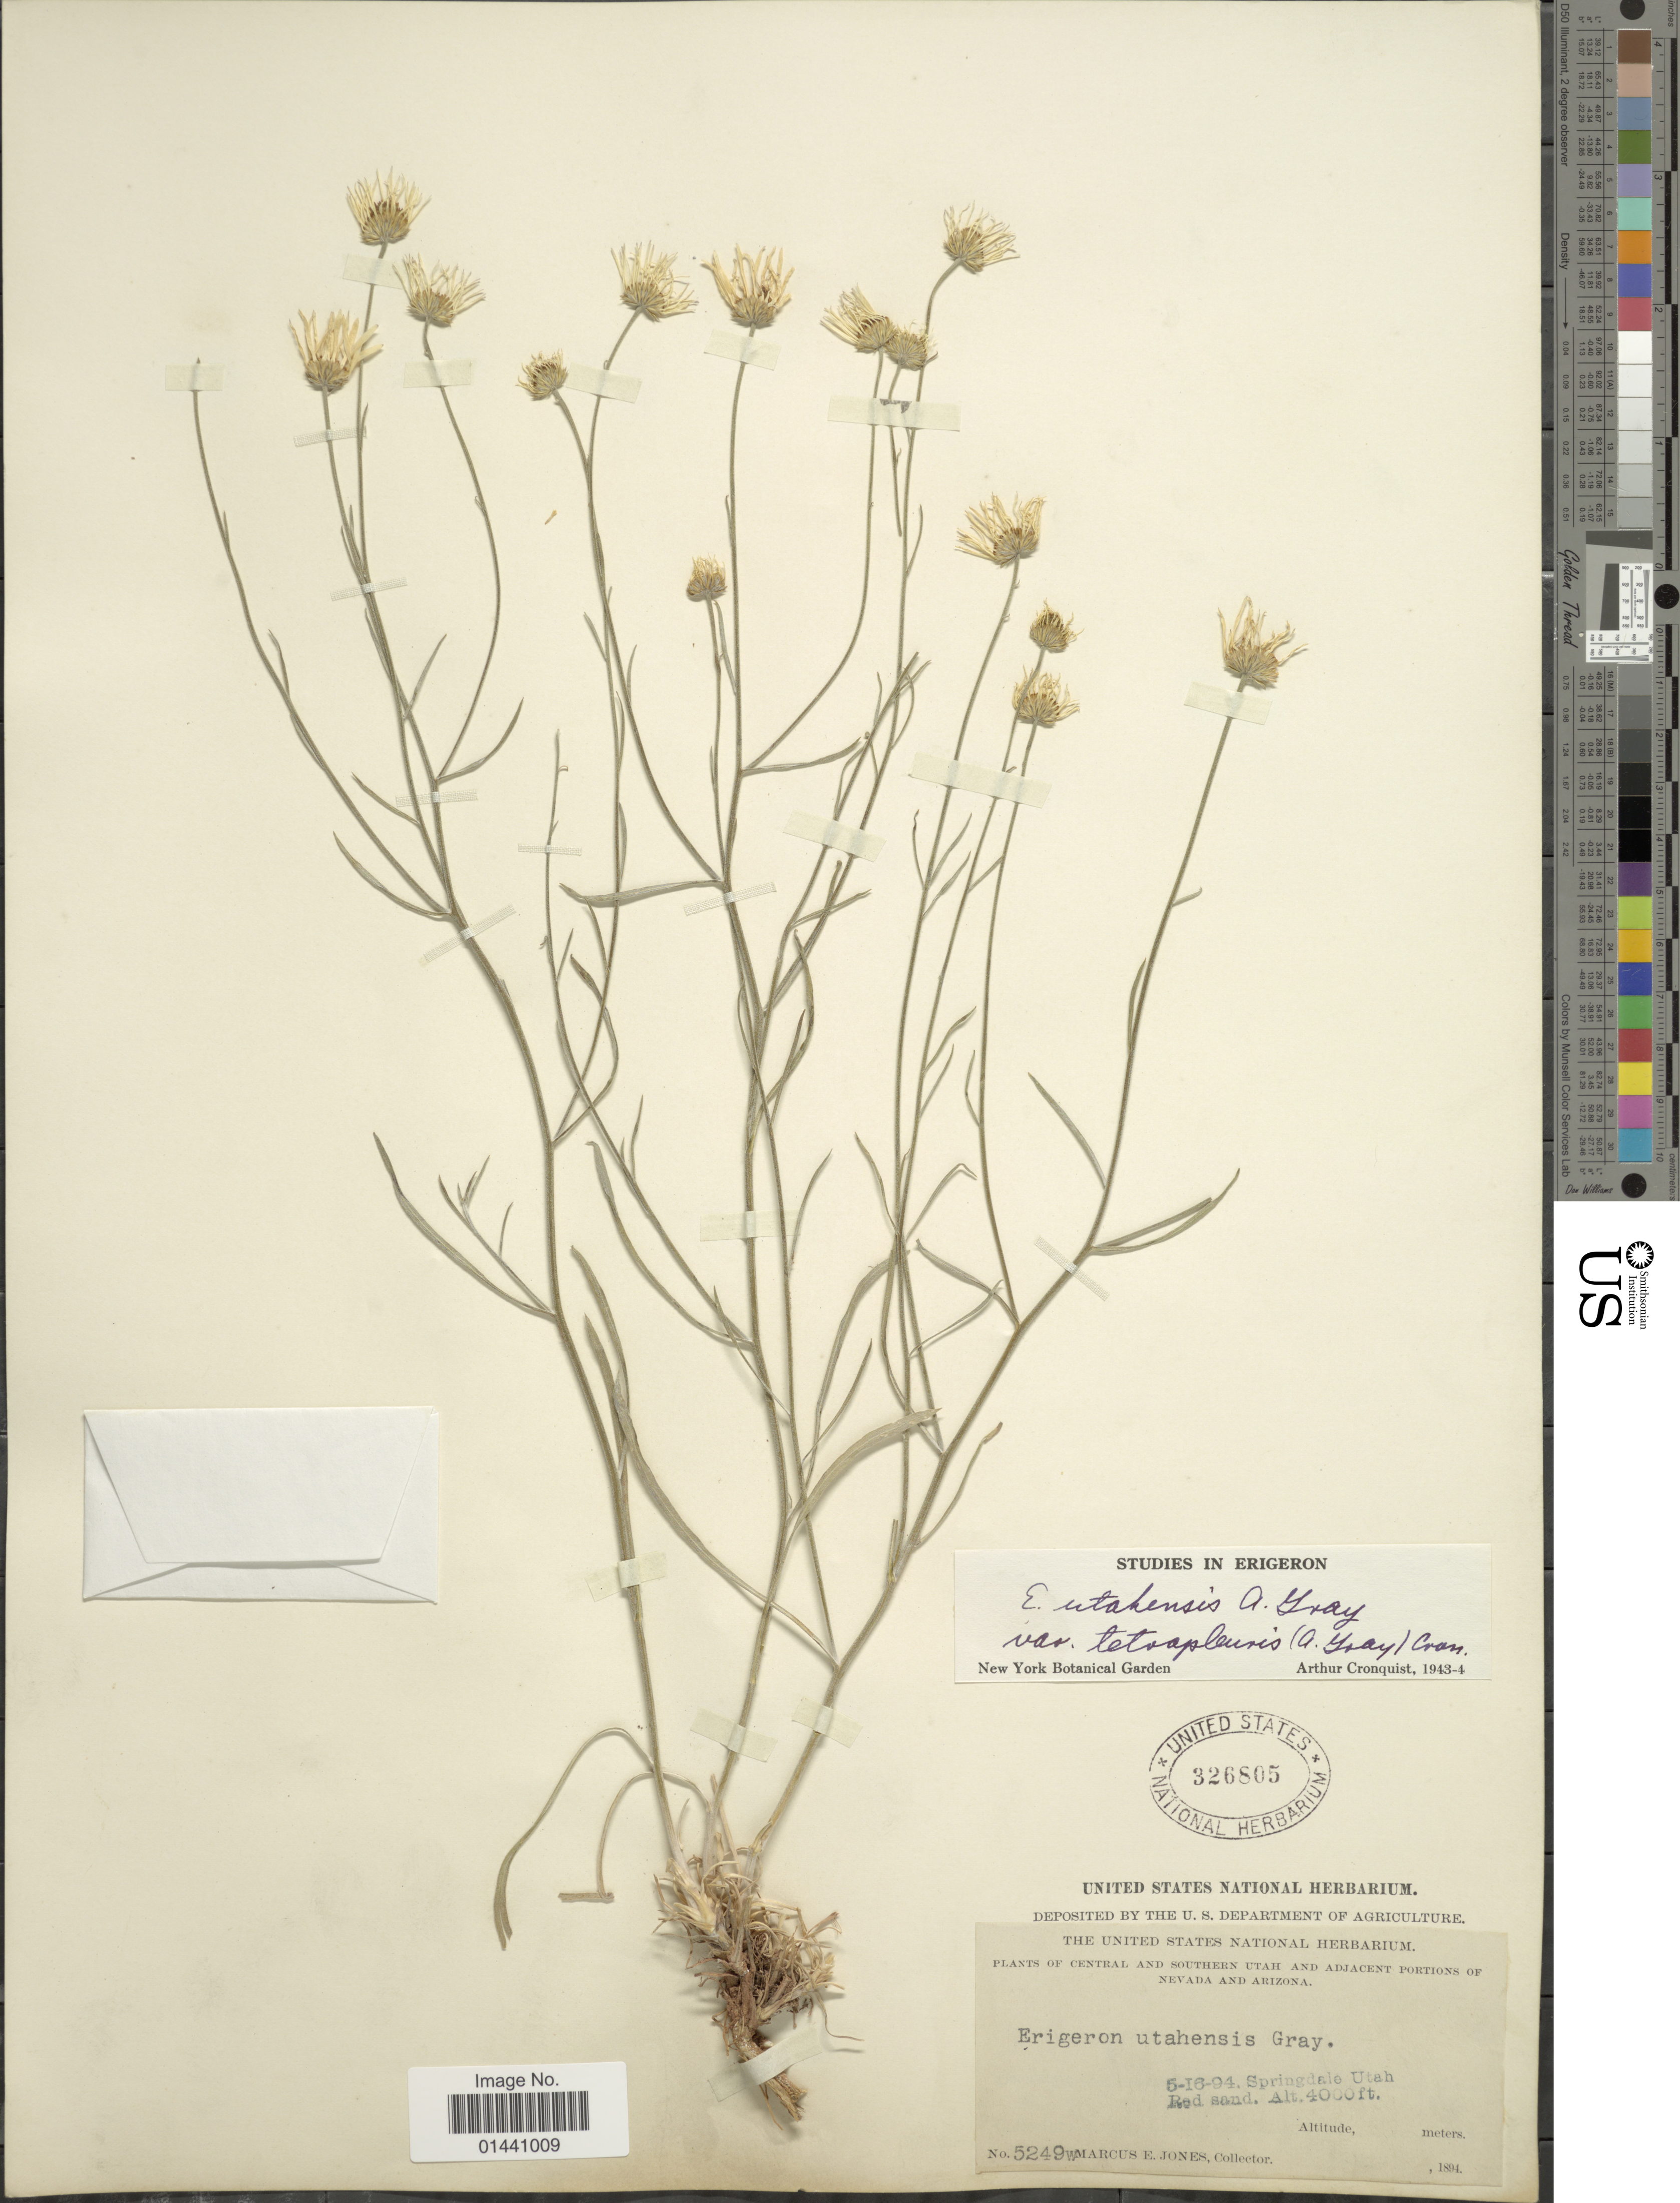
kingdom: Plantae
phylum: Tracheophyta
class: Magnoliopsida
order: Asterales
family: Asteraceae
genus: Erigeron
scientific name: Erigeron utahensis var. tetrapleuris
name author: (A. Gray) Cronq.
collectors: M. E. Jones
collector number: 5249w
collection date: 1894-05-16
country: United States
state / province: Utah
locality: Central and Southern Utah, Springdale, Red sand.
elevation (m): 1219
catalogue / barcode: US 326805